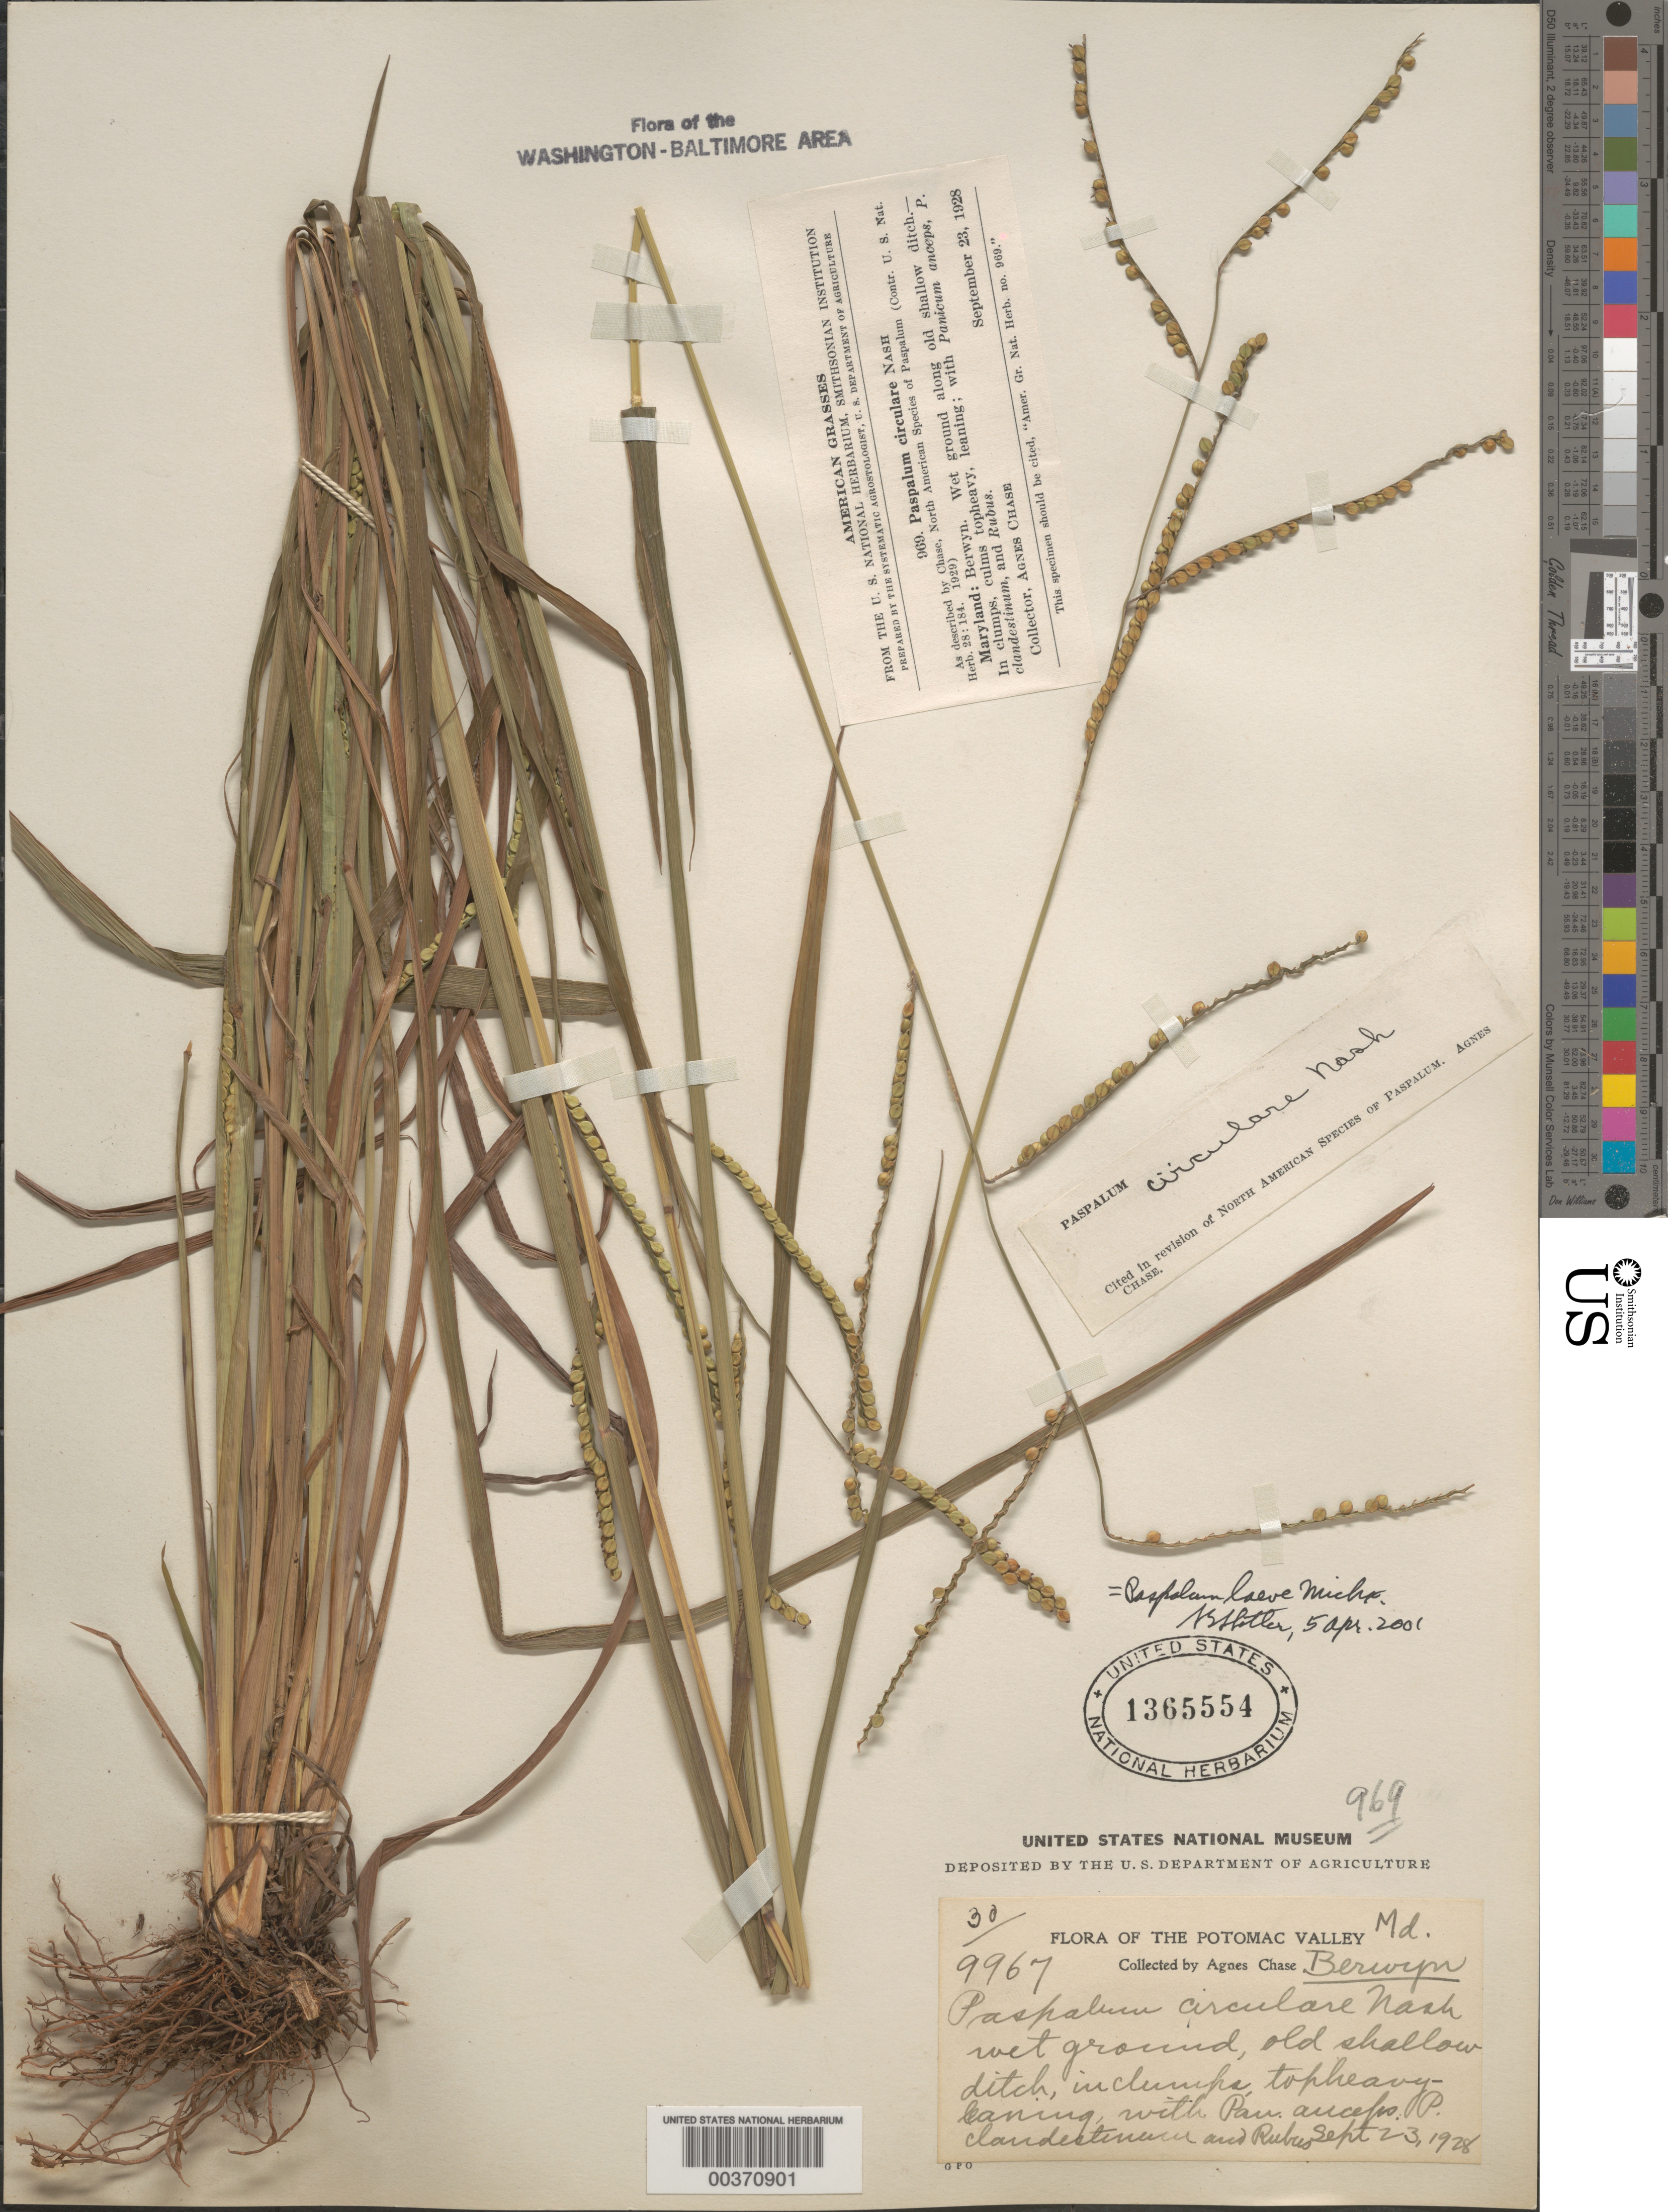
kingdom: Plantae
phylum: Tracheophyta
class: Liliopsida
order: Poales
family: Poaceae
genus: Paspalum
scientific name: Paspalum laeve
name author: Michx.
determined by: Chase, [M.] Agnes, (US)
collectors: A. Chase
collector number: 30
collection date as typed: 23 Sep 1928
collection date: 1928-09-23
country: United States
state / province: Maryland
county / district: Prince George's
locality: Berwyn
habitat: Wet ground, old shallow ditch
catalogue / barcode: US 1365554